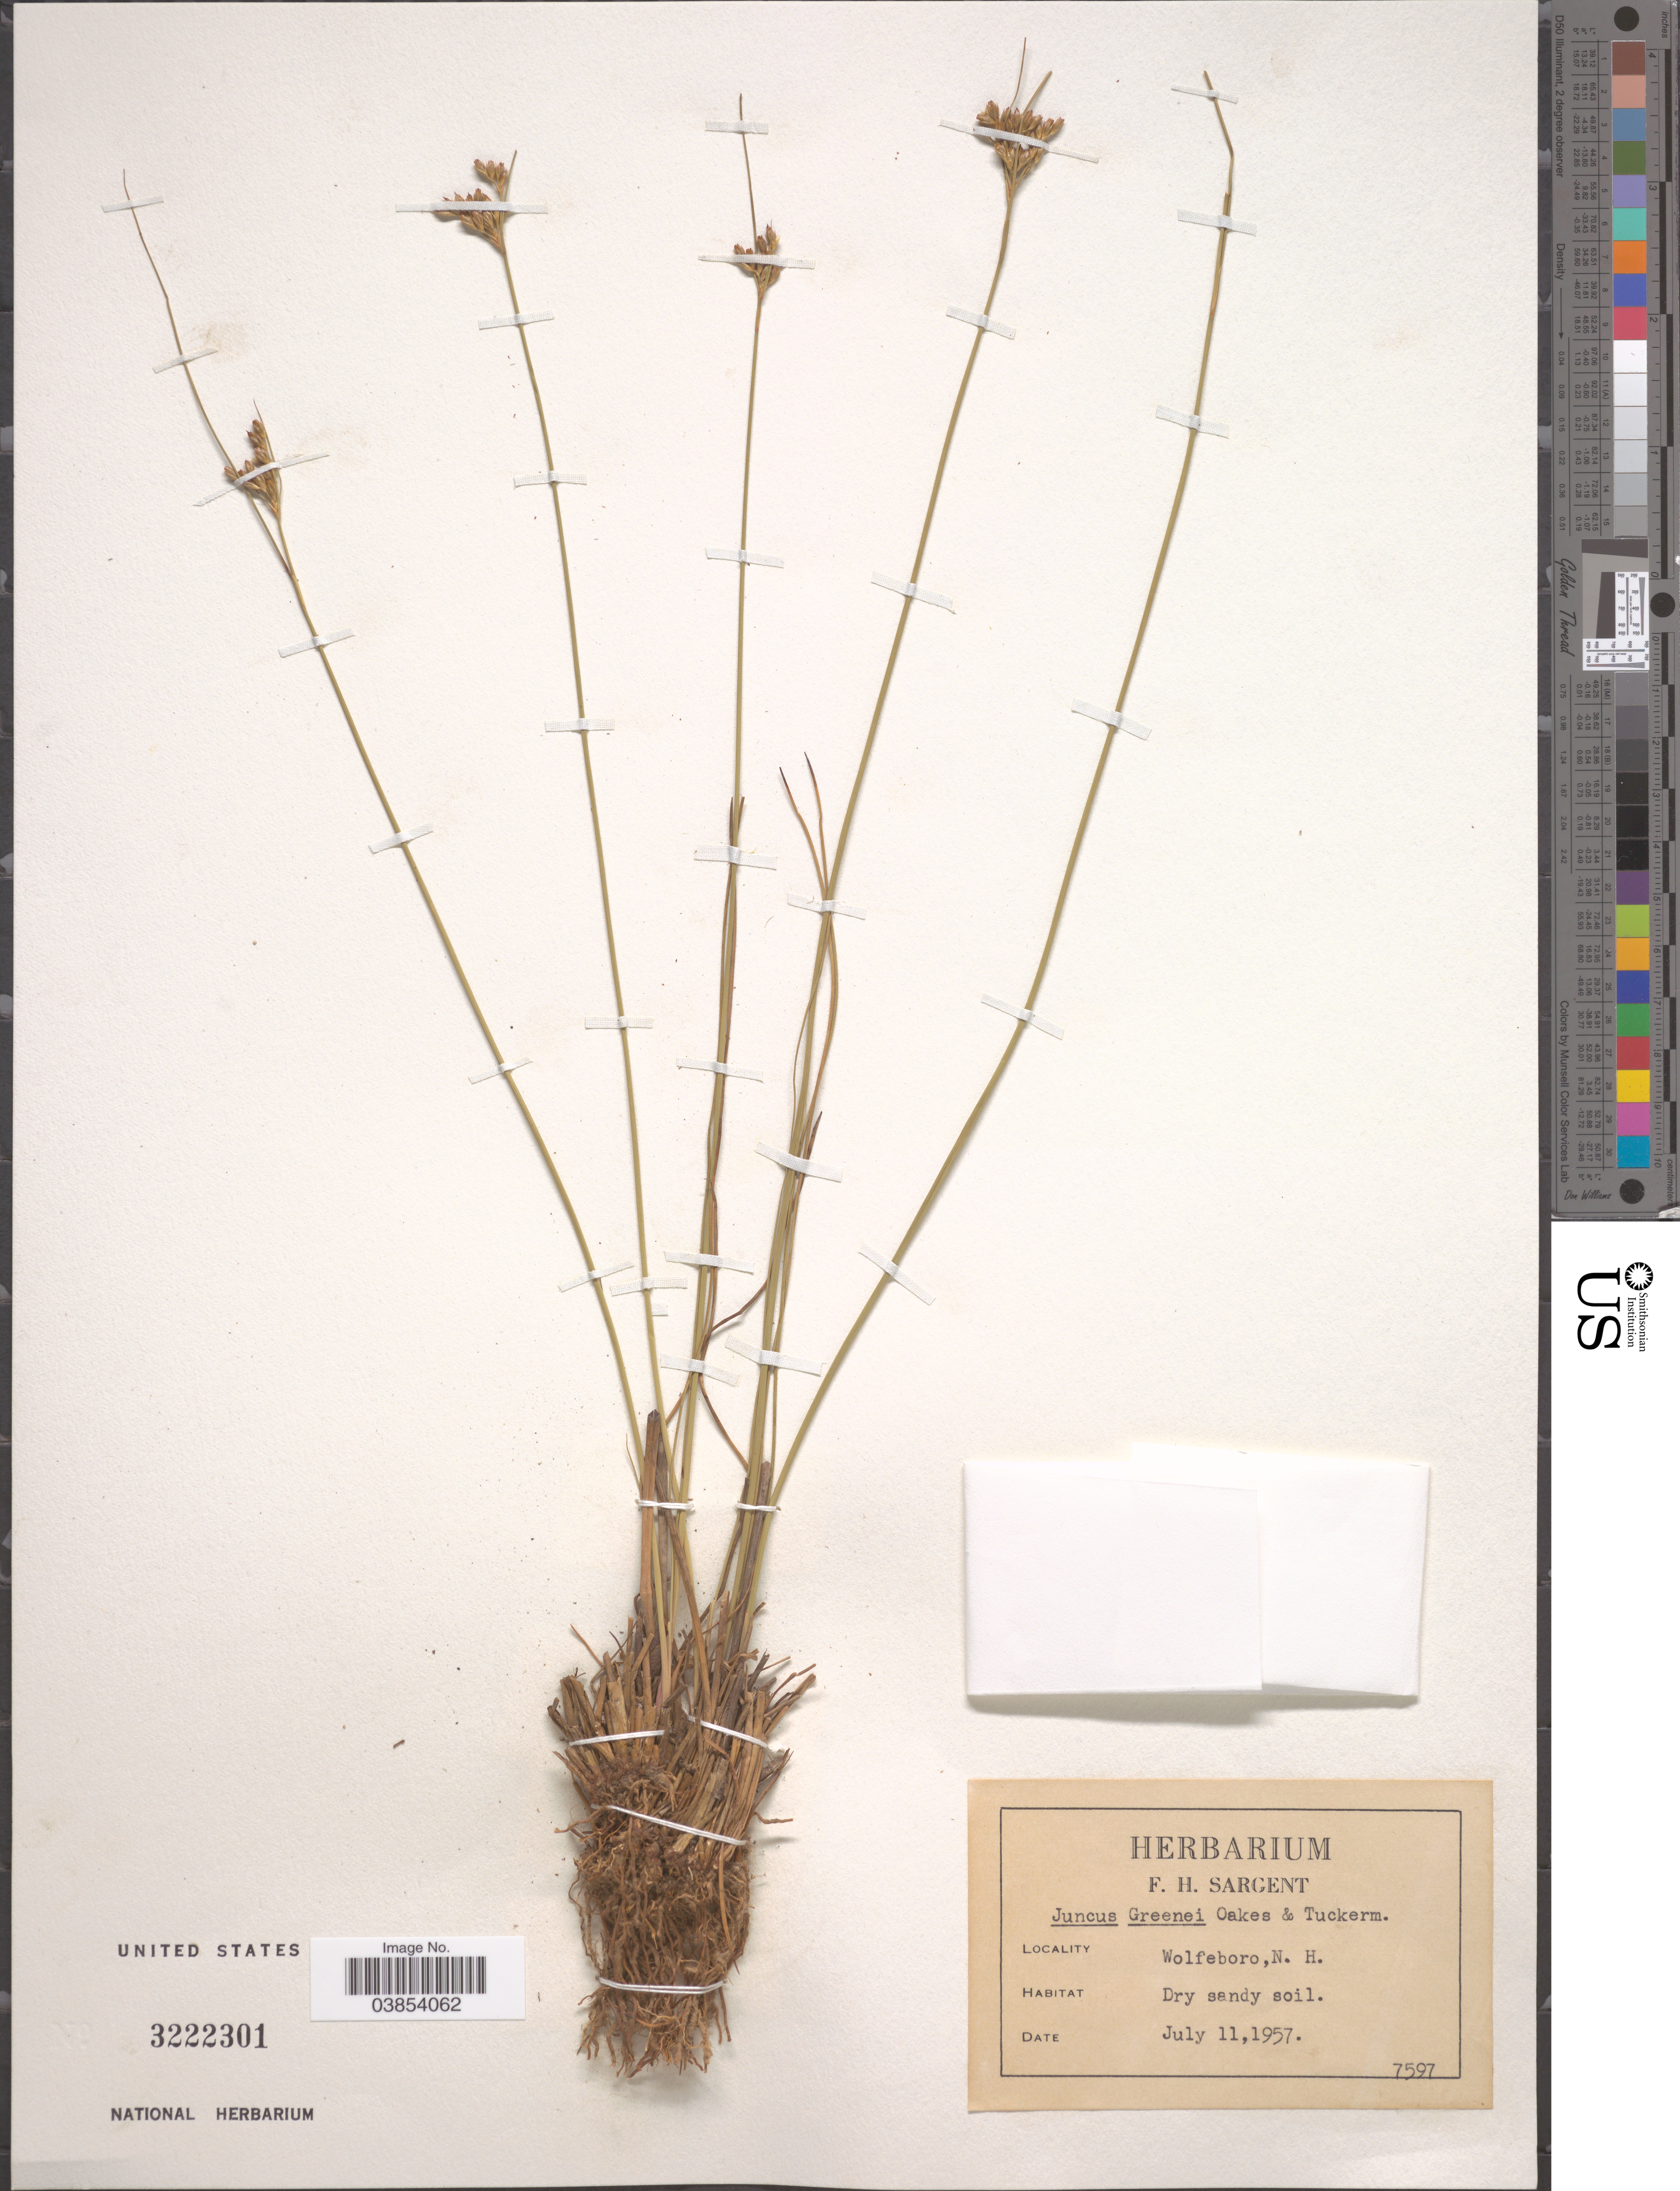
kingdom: Plantae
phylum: Tracheophyta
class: Liliopsida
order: Poales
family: Juncaceae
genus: Juncus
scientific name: Juncus greenei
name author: Oakes & Tuck.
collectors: F. H. Sargent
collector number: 7597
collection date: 1957-07-11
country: United States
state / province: New Hampshire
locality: Wolfeboro.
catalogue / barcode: US 3222301